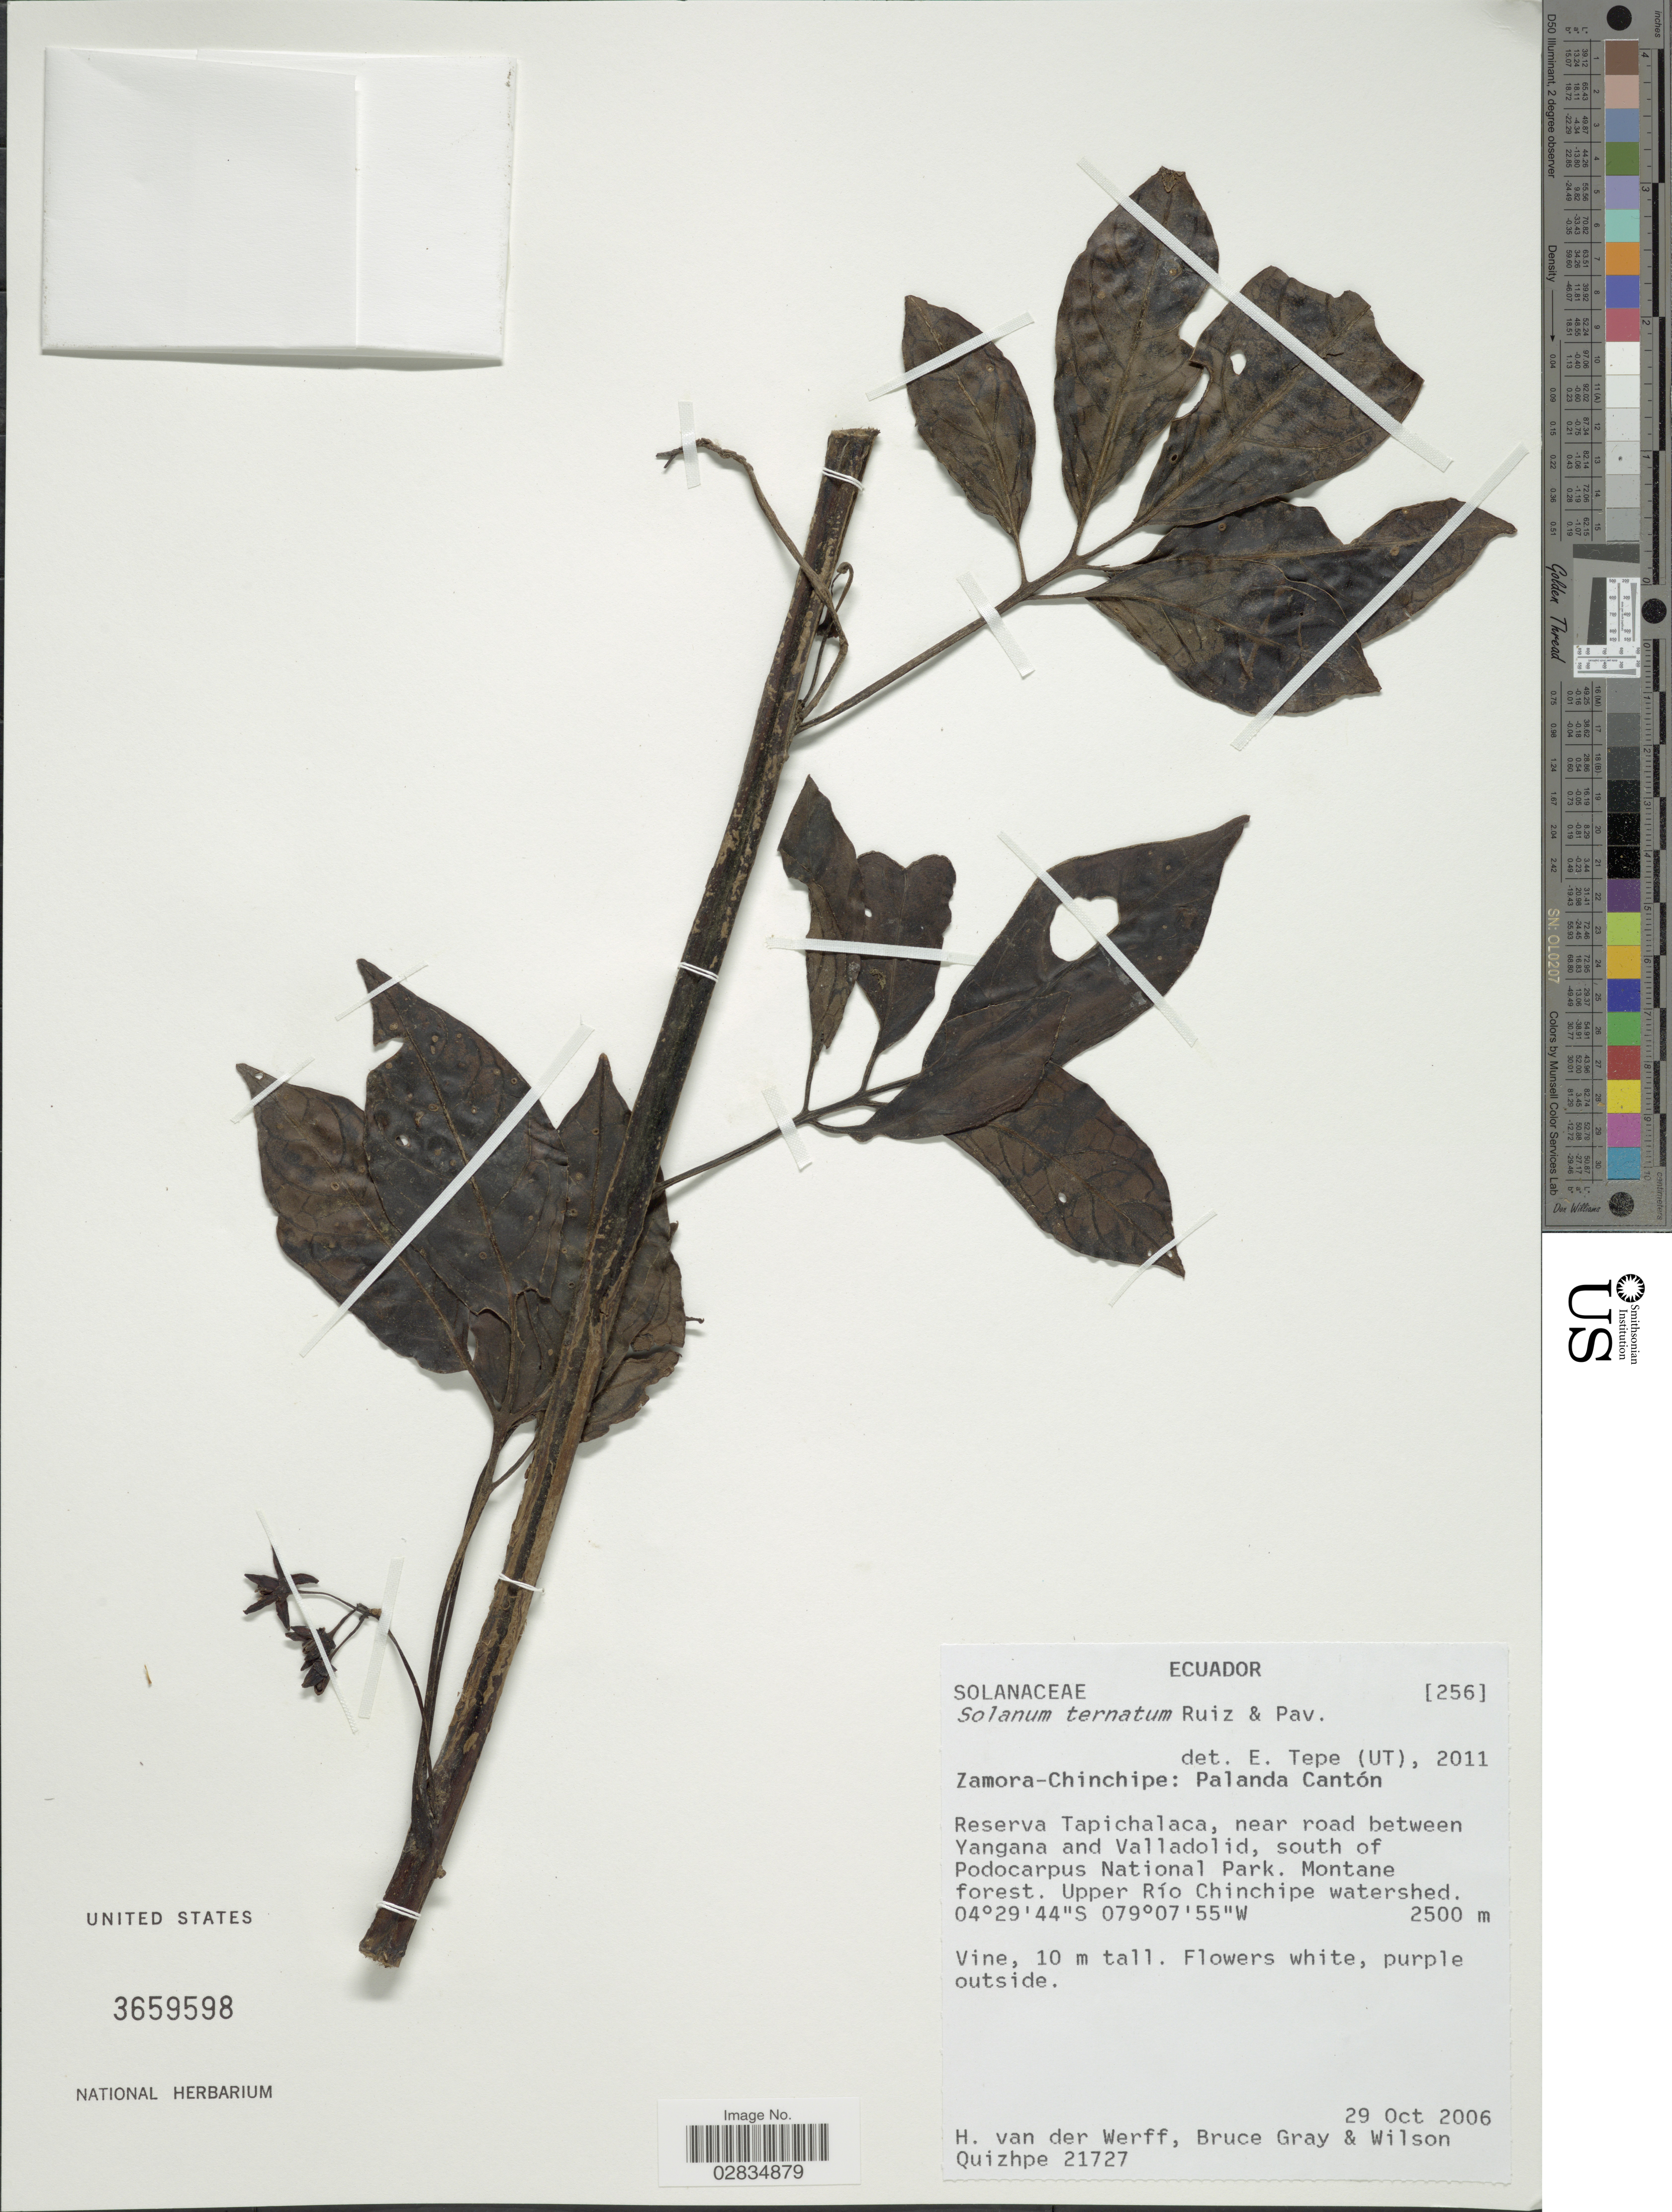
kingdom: Plantae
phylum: Tracheophyta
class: Magnoliopsida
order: Solanales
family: Solanaceae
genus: Solanum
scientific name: Solanum ternatum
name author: Ruiz & Pav.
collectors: H. van der Werff, B. Gray & W. Quizhpe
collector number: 21727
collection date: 2006-10-29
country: Ecuador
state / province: Zamora-Chinchipe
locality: Palanda Cantón, Reserva Tapichalaca, near road between Yangana and Valladolid, south of Podocarpus National Park, Upper Río Chinchipe watershed.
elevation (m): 2500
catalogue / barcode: US 3659598